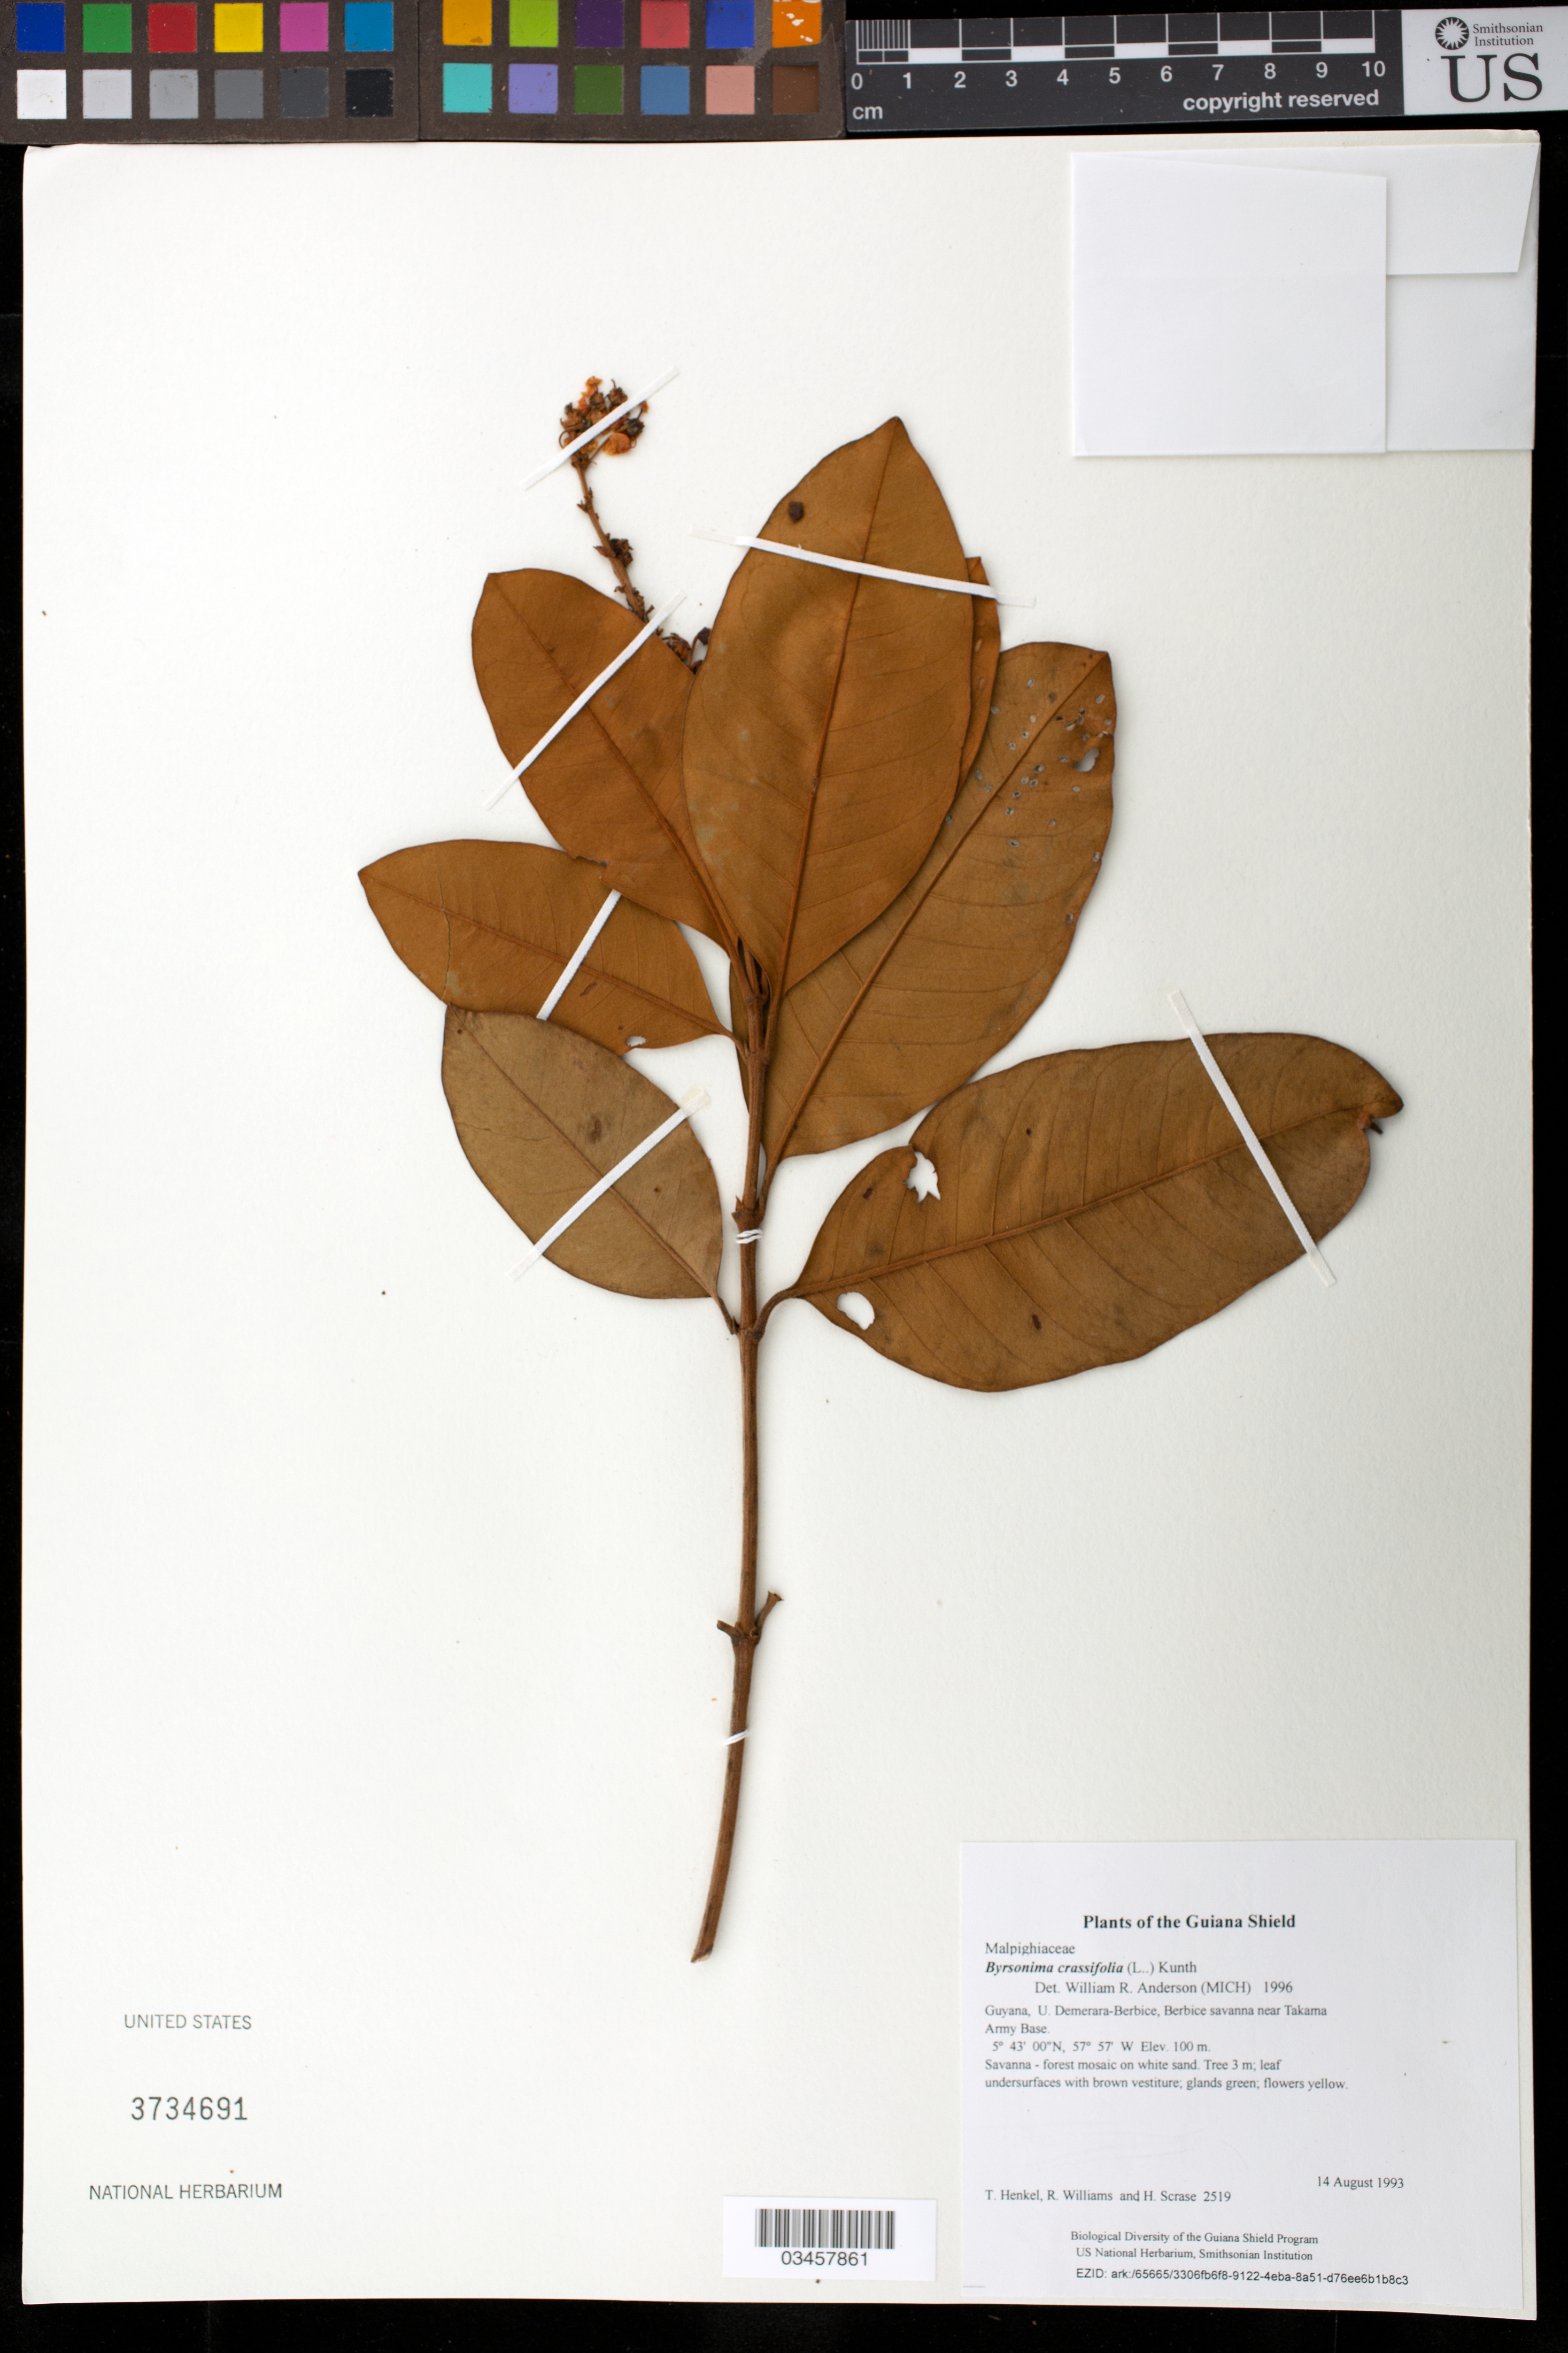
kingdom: Plantae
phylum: Tracheophyta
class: Magnoliopsida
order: Malpighiales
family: Malpighiaceae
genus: Byrsonima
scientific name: Byrsonima crassifolia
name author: (L.) Kunth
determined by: Anderson, W. R., (MICH), University of Michigan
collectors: T. Henkel, R. Williams & H. Scrase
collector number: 2519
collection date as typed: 14 August 1993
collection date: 1993-08-14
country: Guyana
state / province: U. Demerara-Berbice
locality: Berbice savanna near Takama Army Base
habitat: Savanna - forest mosaic on white sand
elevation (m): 100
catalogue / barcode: US 3734691